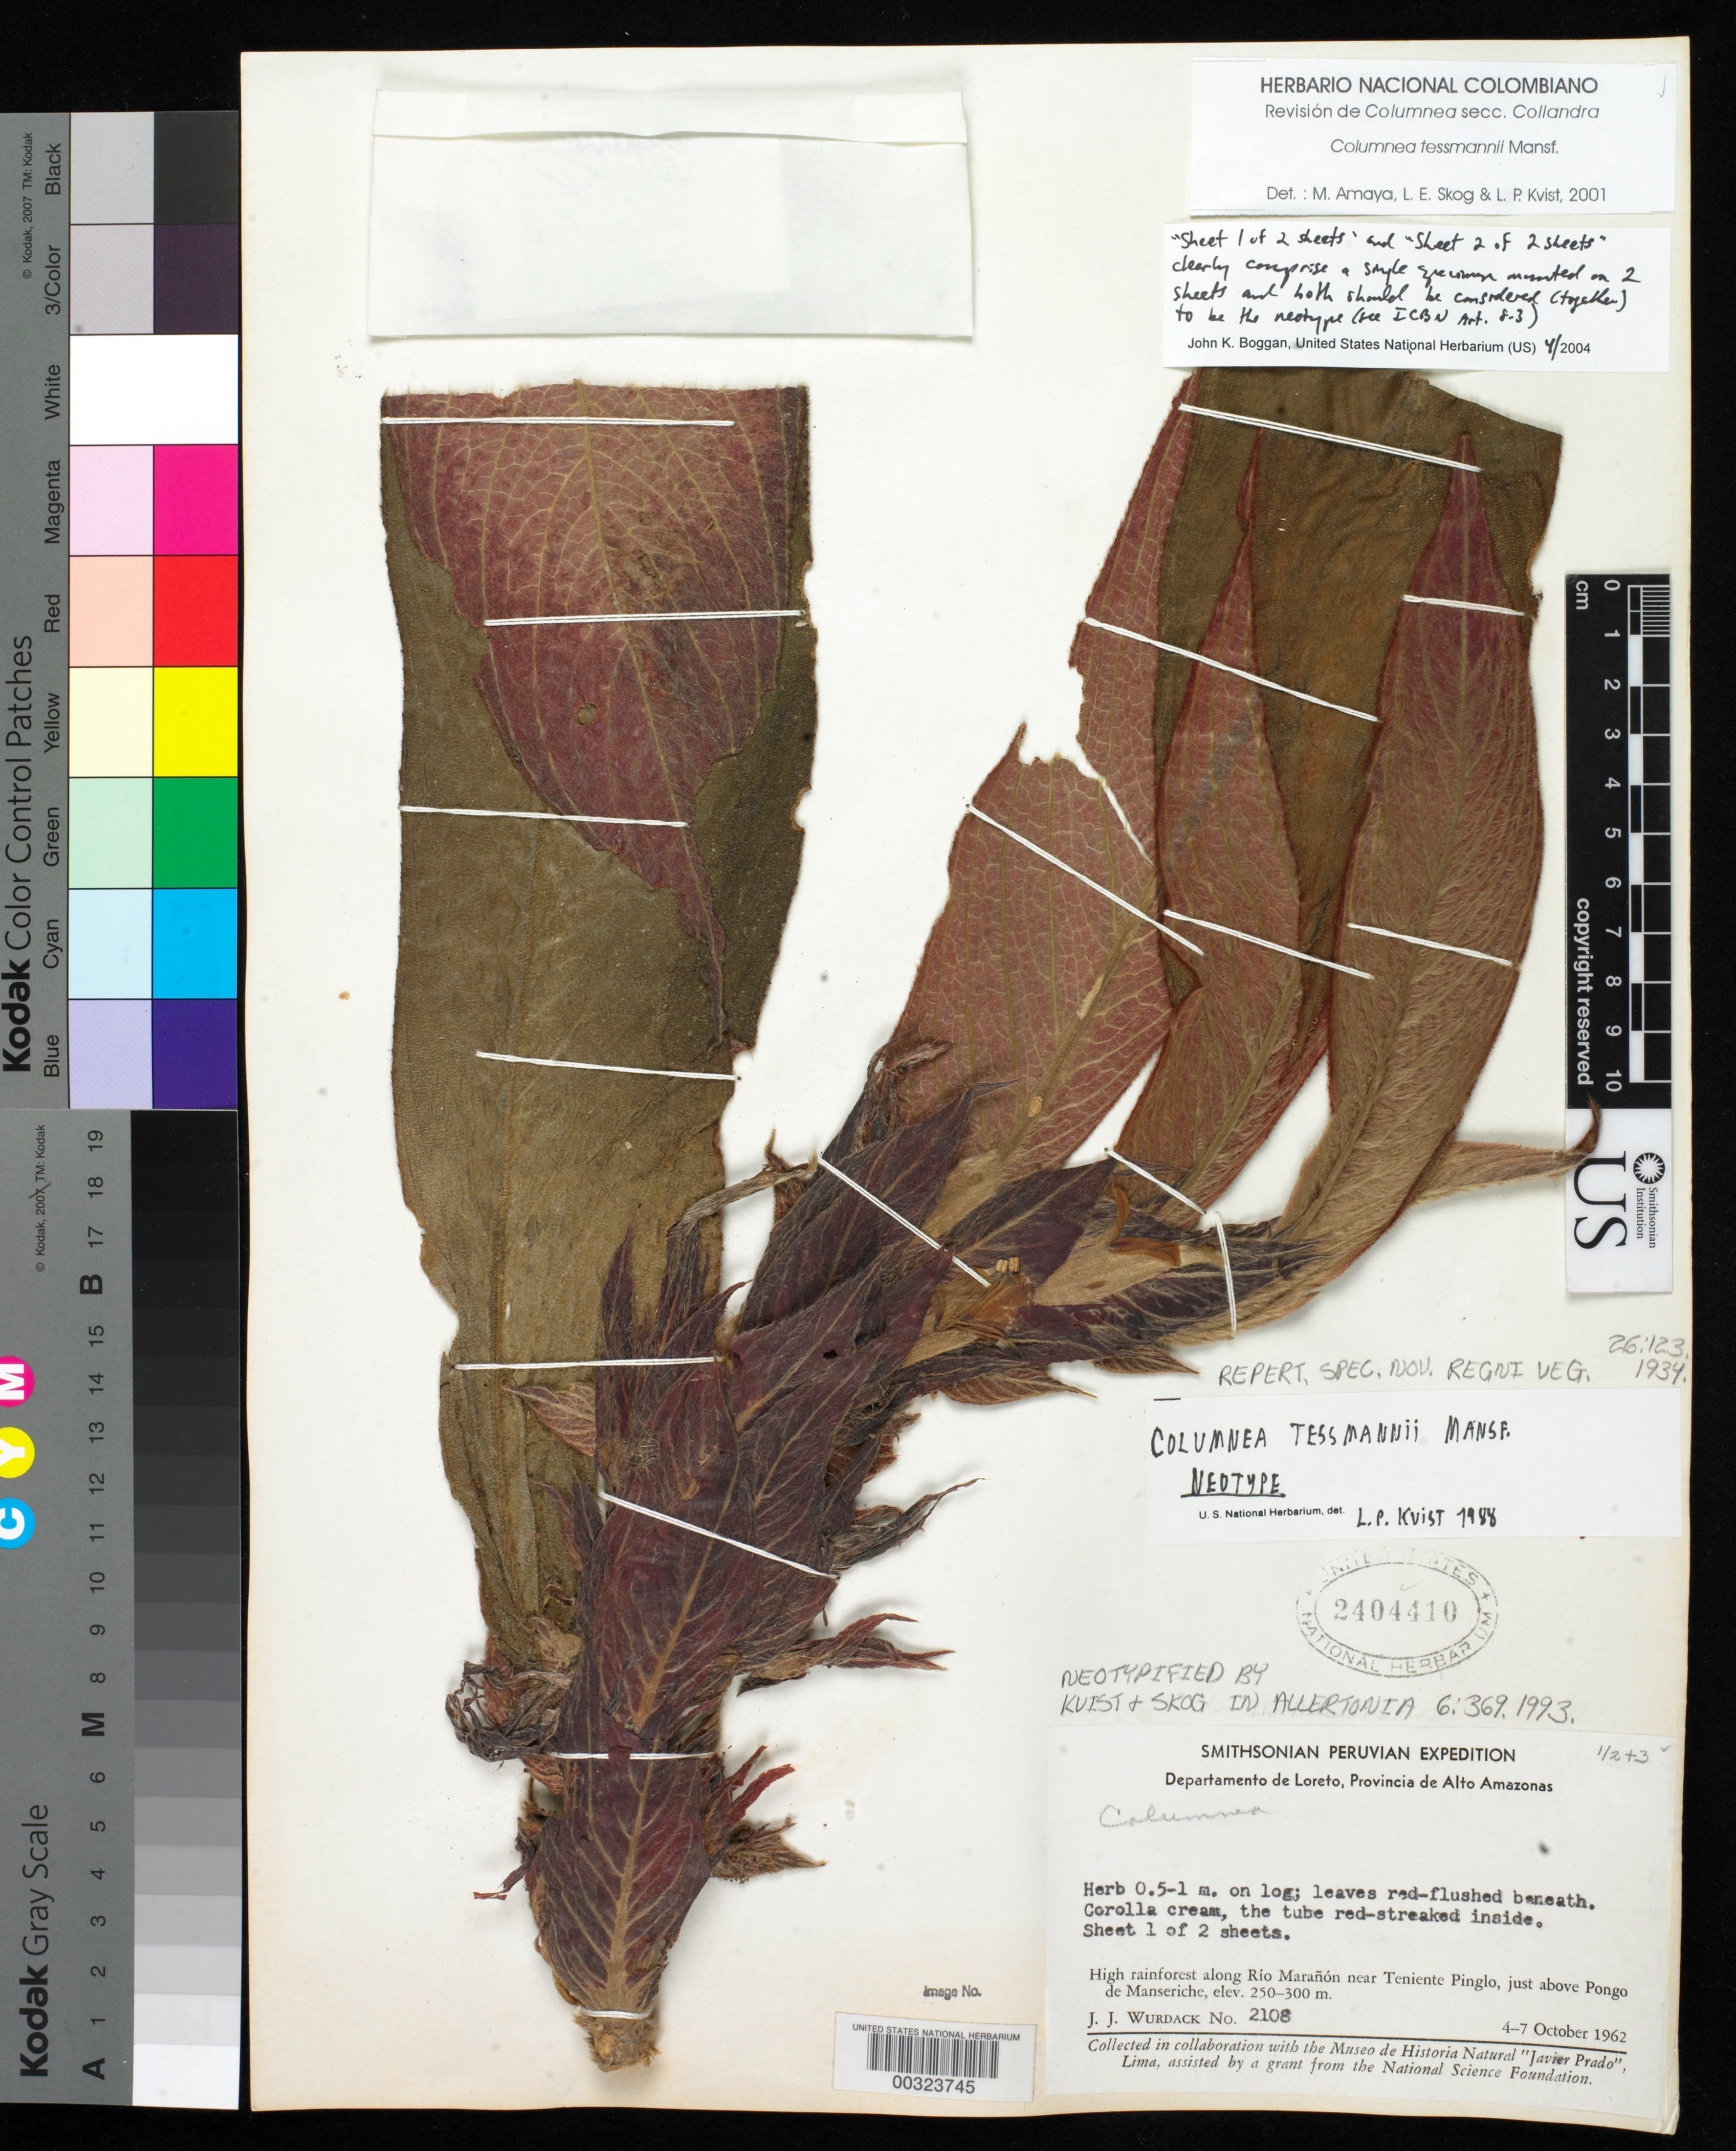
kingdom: Plantae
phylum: Tracheophyta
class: Magnoliopsida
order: Lamiales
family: Gesneriaceae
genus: Columnea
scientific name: Columnea tessmannii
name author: Mansf.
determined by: Amaya-Márquez, M.; Skog, Laurence E.; Kvist, L. P.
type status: Neotype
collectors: J. J. Wurdack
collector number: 2108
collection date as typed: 04 Oct 1962 to 07 Oct 1962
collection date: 1962-10-04/1962-10-07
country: Peru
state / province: Loreto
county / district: Alto Amazonas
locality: Along Rio Marañón near Teniente Pinglo, just above Pongo de Manseriche.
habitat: High rainforest.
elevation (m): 250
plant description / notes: See also "Sheet 2 of 2 sheets", which is annotated as isoneotype but should be considered a second sheet of this neotype (ICBN Art. 8.3); "Sheet 1 of 2 sheets."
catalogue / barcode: US 2404410